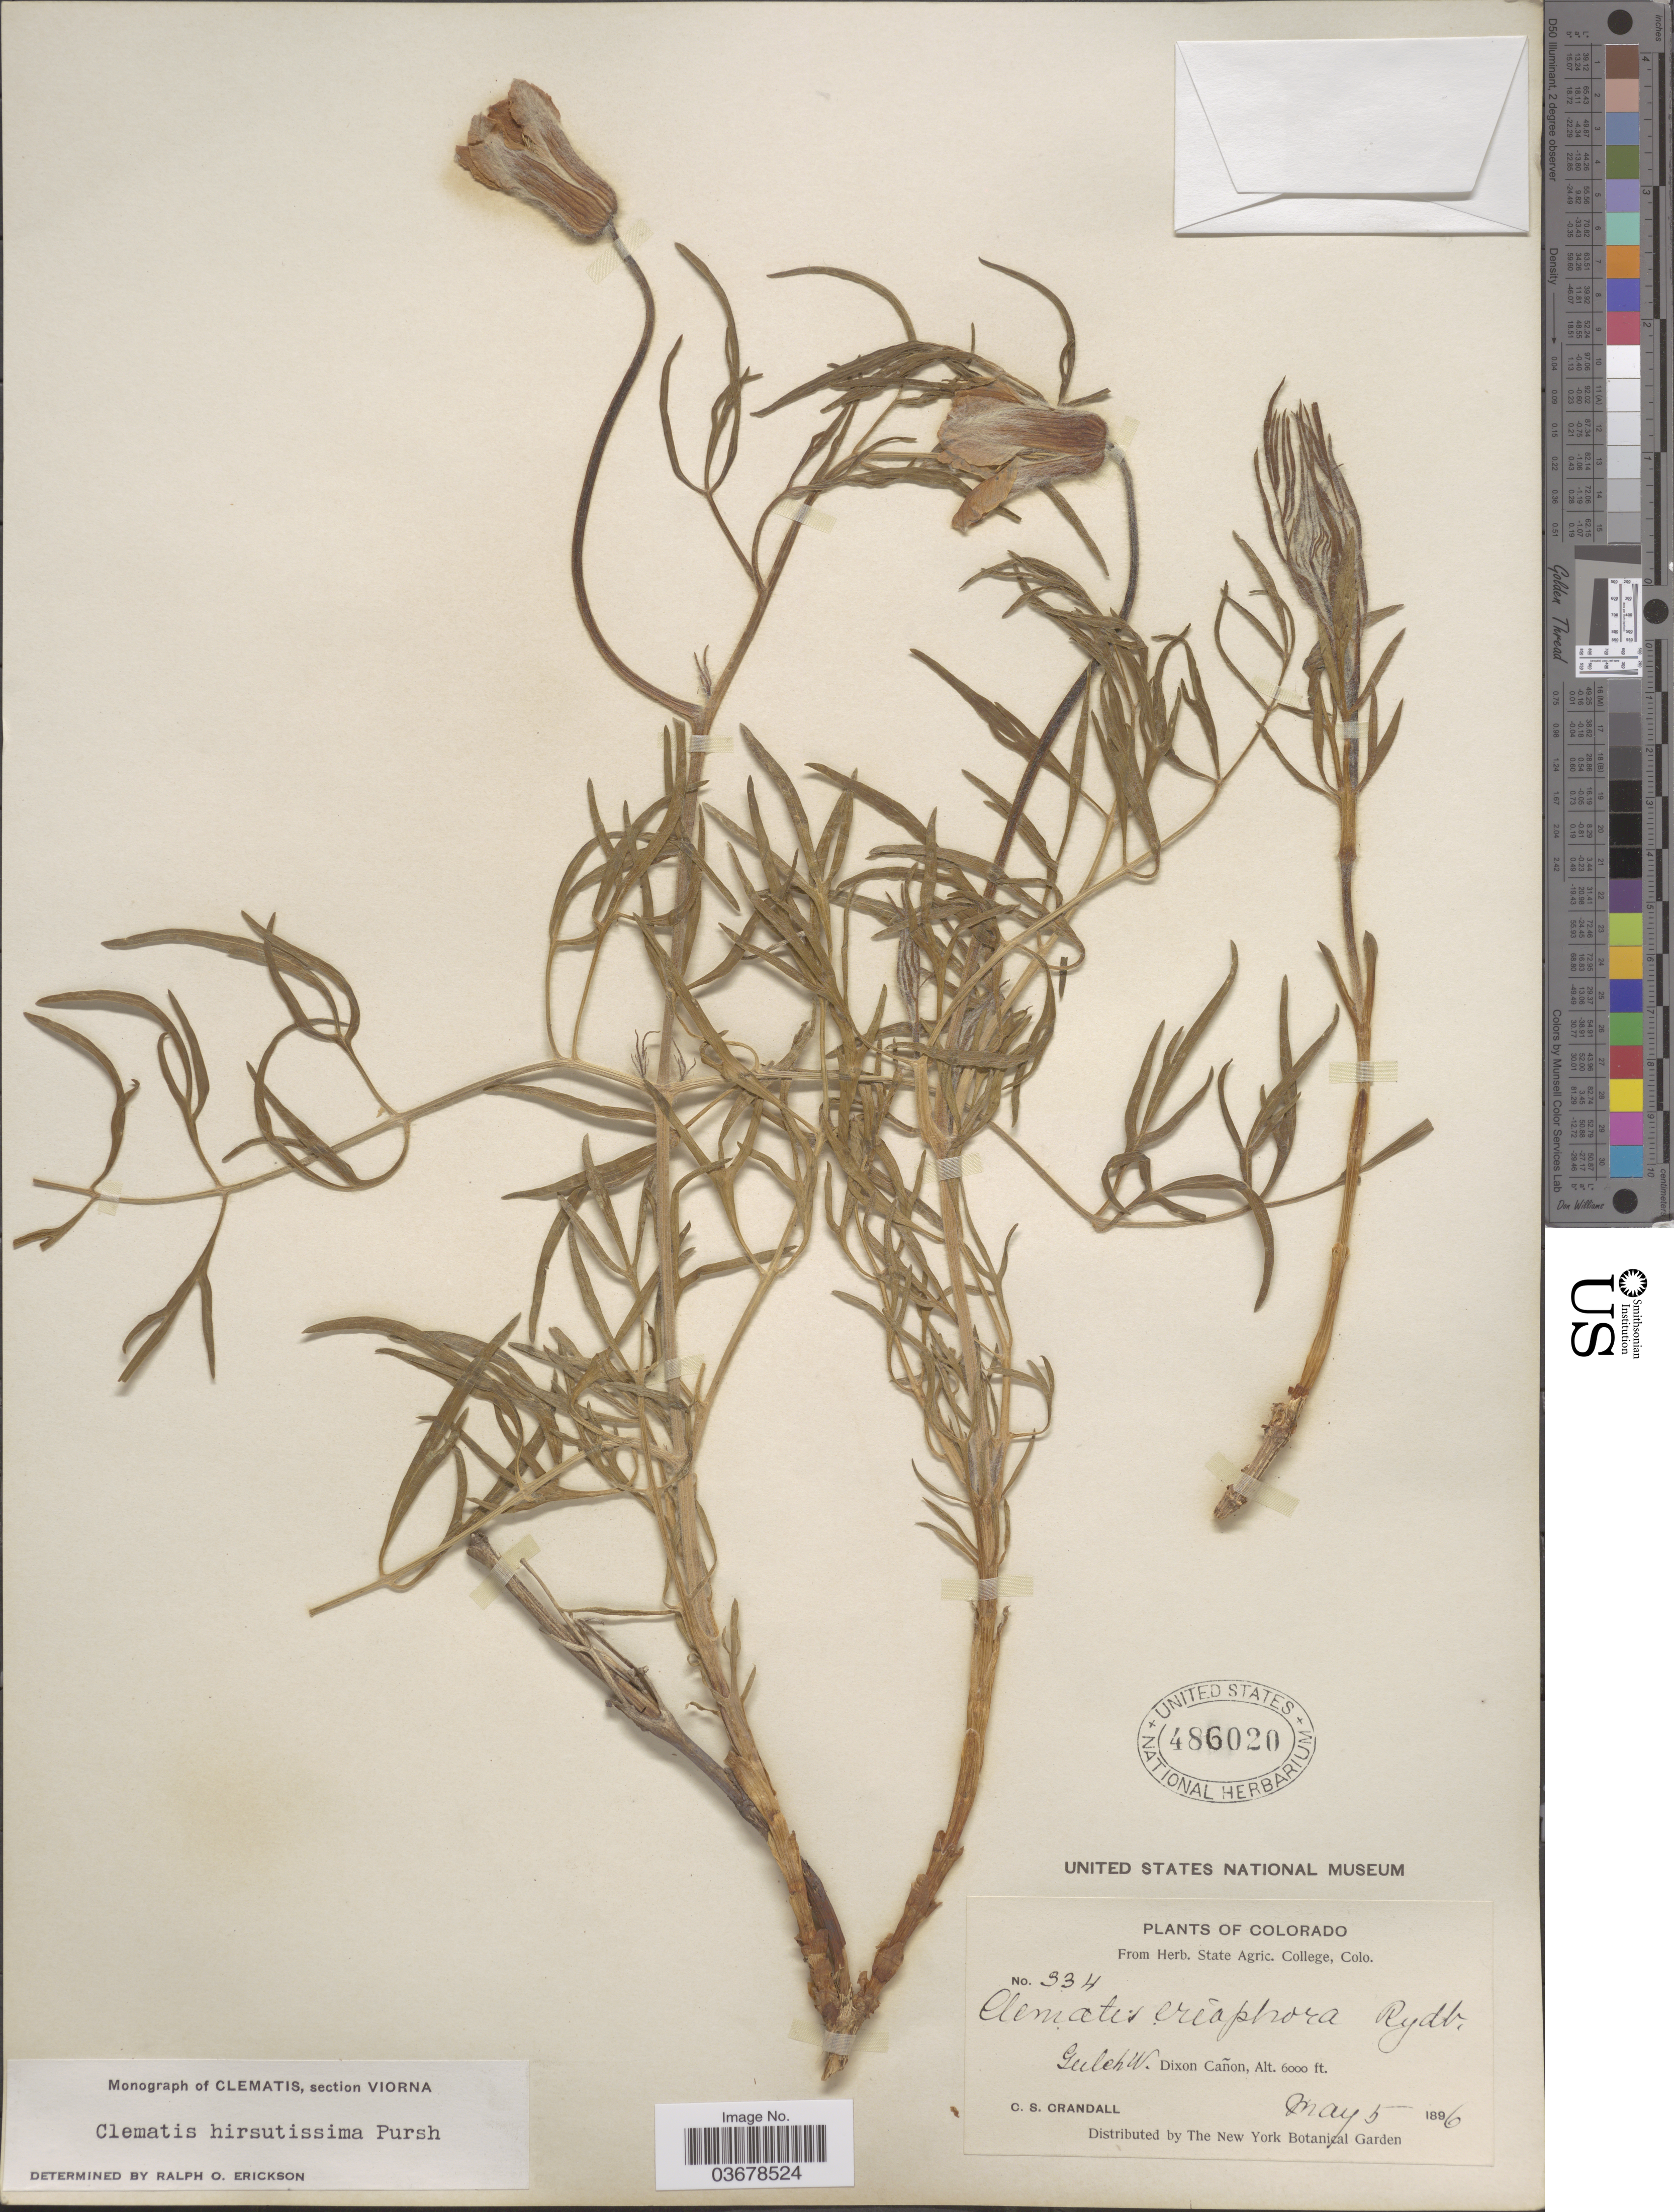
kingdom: Plantae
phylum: Tracheophyta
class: Magnoliopsida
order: Ranunculales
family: Ranunculaceae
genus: Clematis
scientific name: Clematis viorna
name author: L.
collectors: C. Crandall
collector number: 334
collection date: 1896-05-05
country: United States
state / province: Colorado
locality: Gulch W. Dixon Cañon.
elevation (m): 1829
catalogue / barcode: US 486020